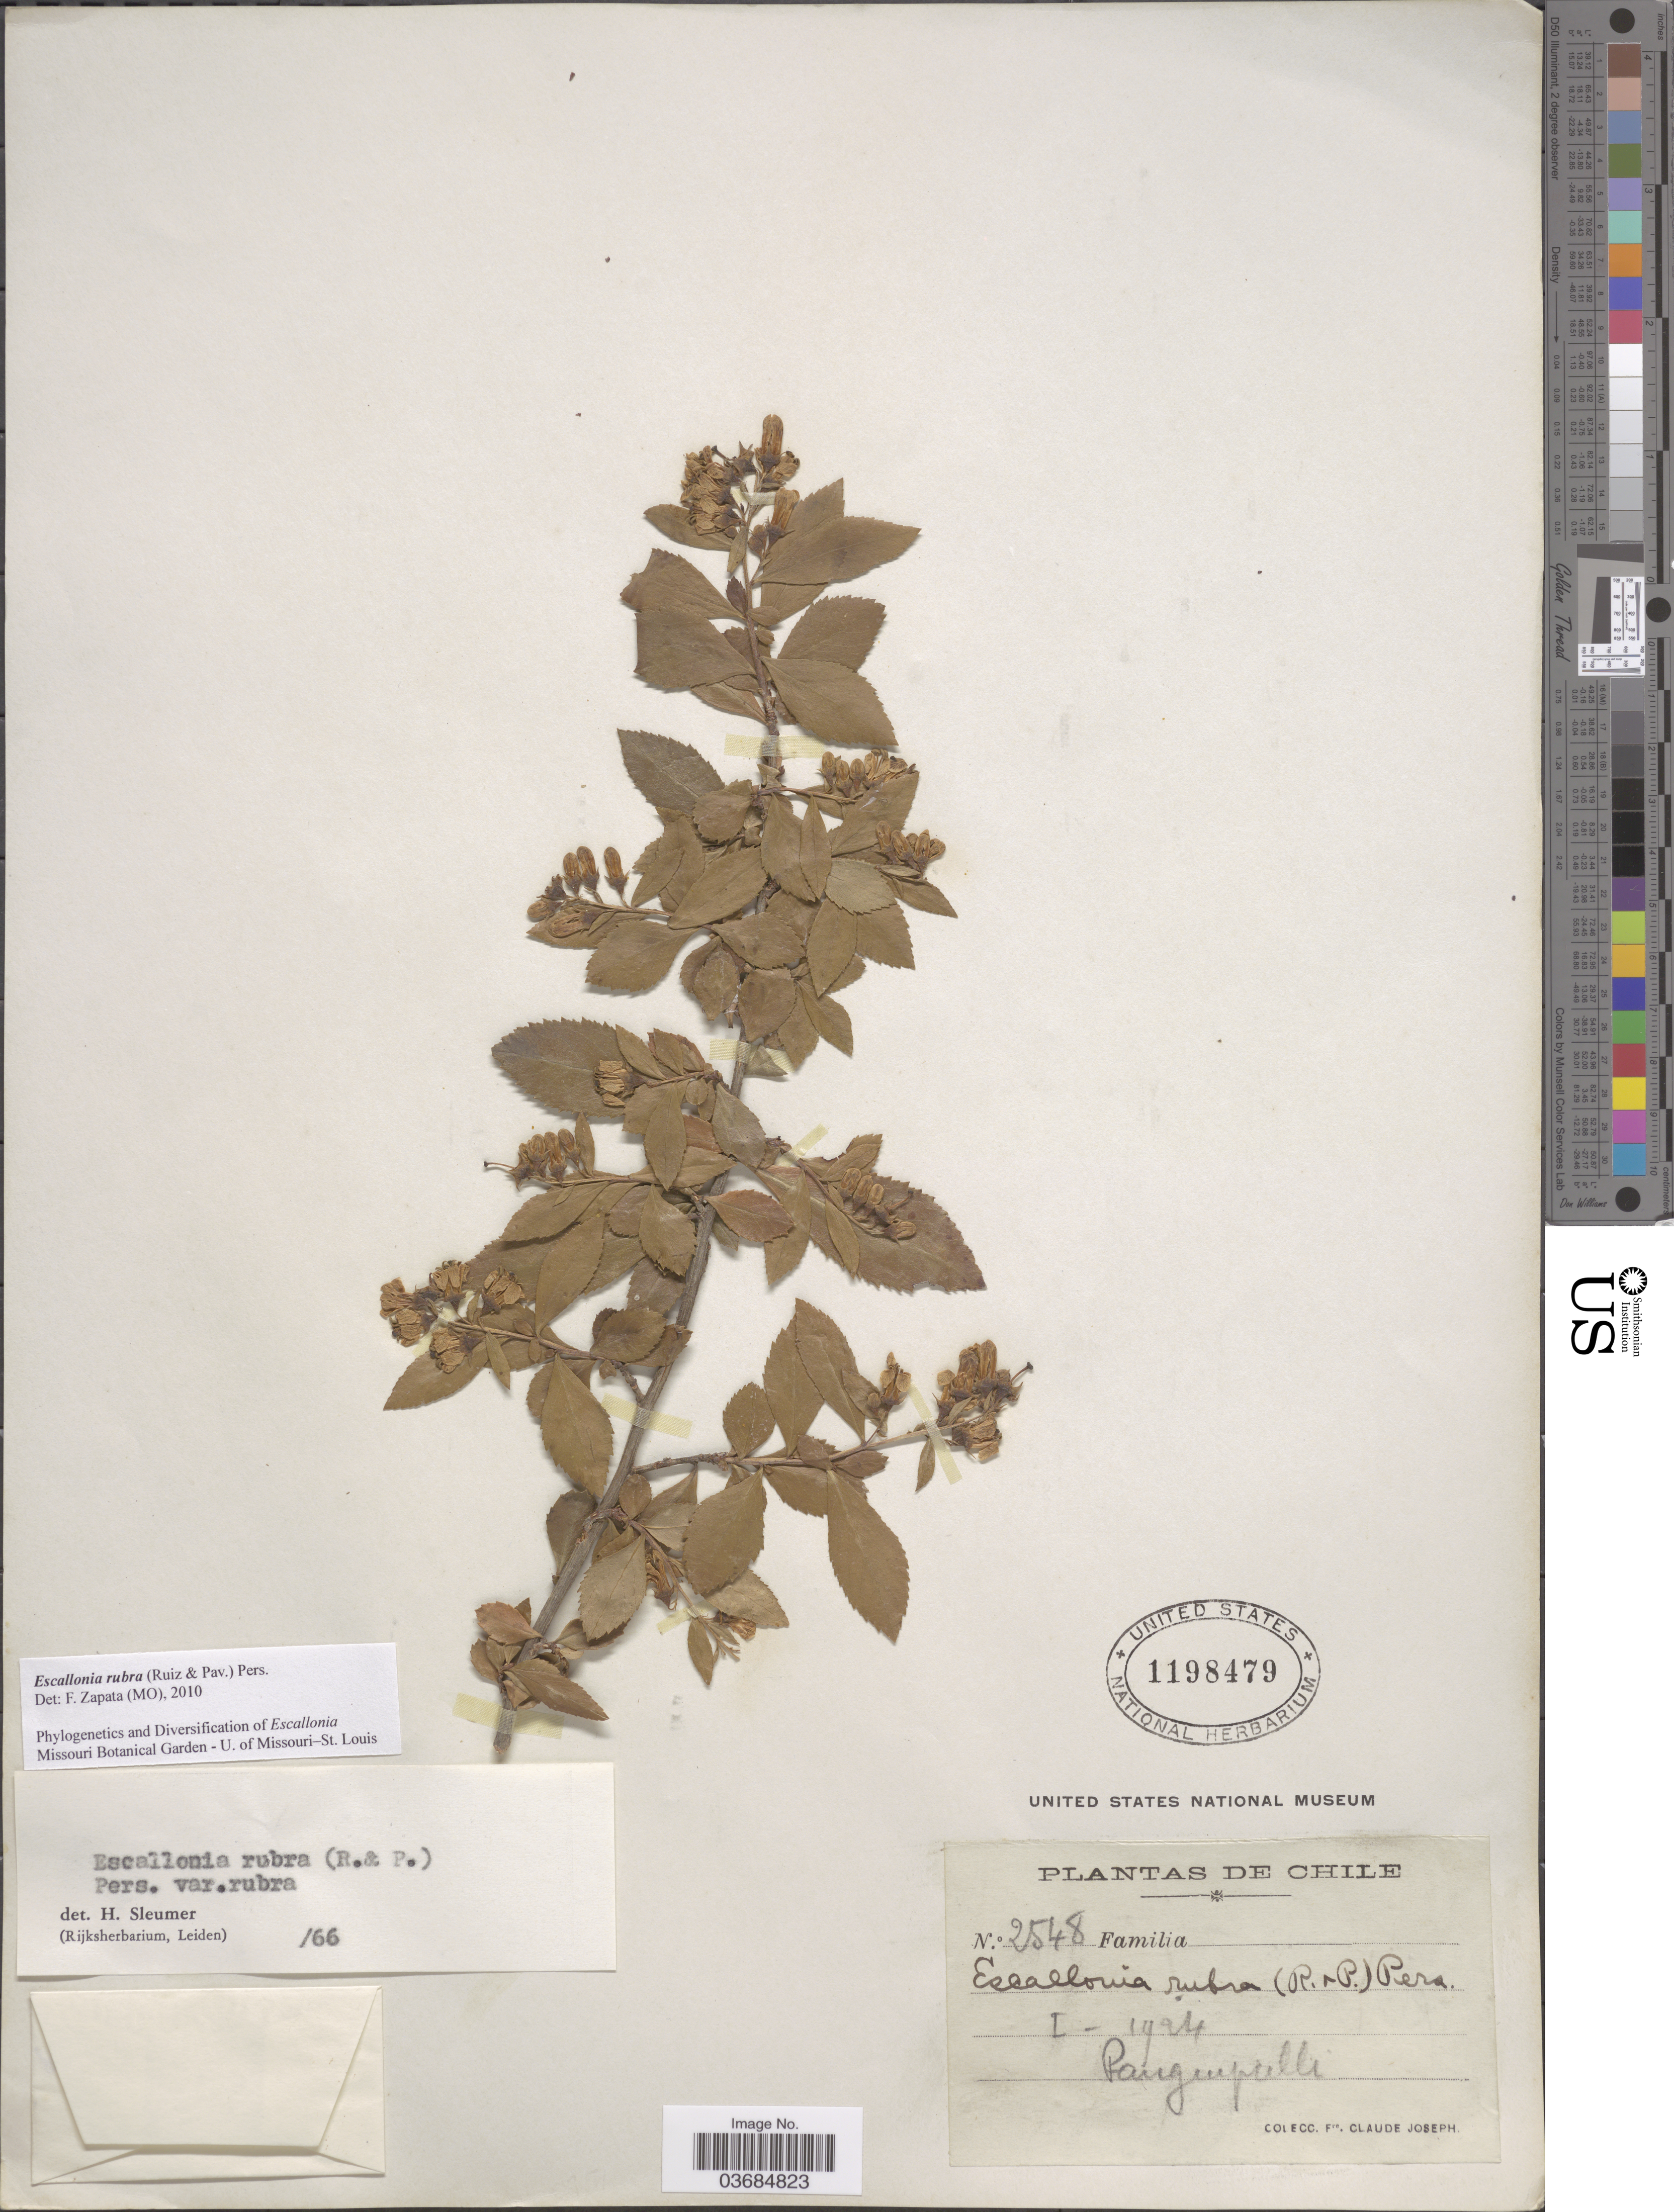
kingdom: Plantae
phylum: Tracheophyta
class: Magnoliopsida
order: Escalloniales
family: Escalloniaceae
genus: Escallonia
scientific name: Escallonia rubra var. rubra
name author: (Ruiz & Pav.) Pers.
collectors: Bro. Claude-Joseph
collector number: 2548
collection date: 1924-01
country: Chile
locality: Panguipulli.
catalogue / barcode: US 1198479